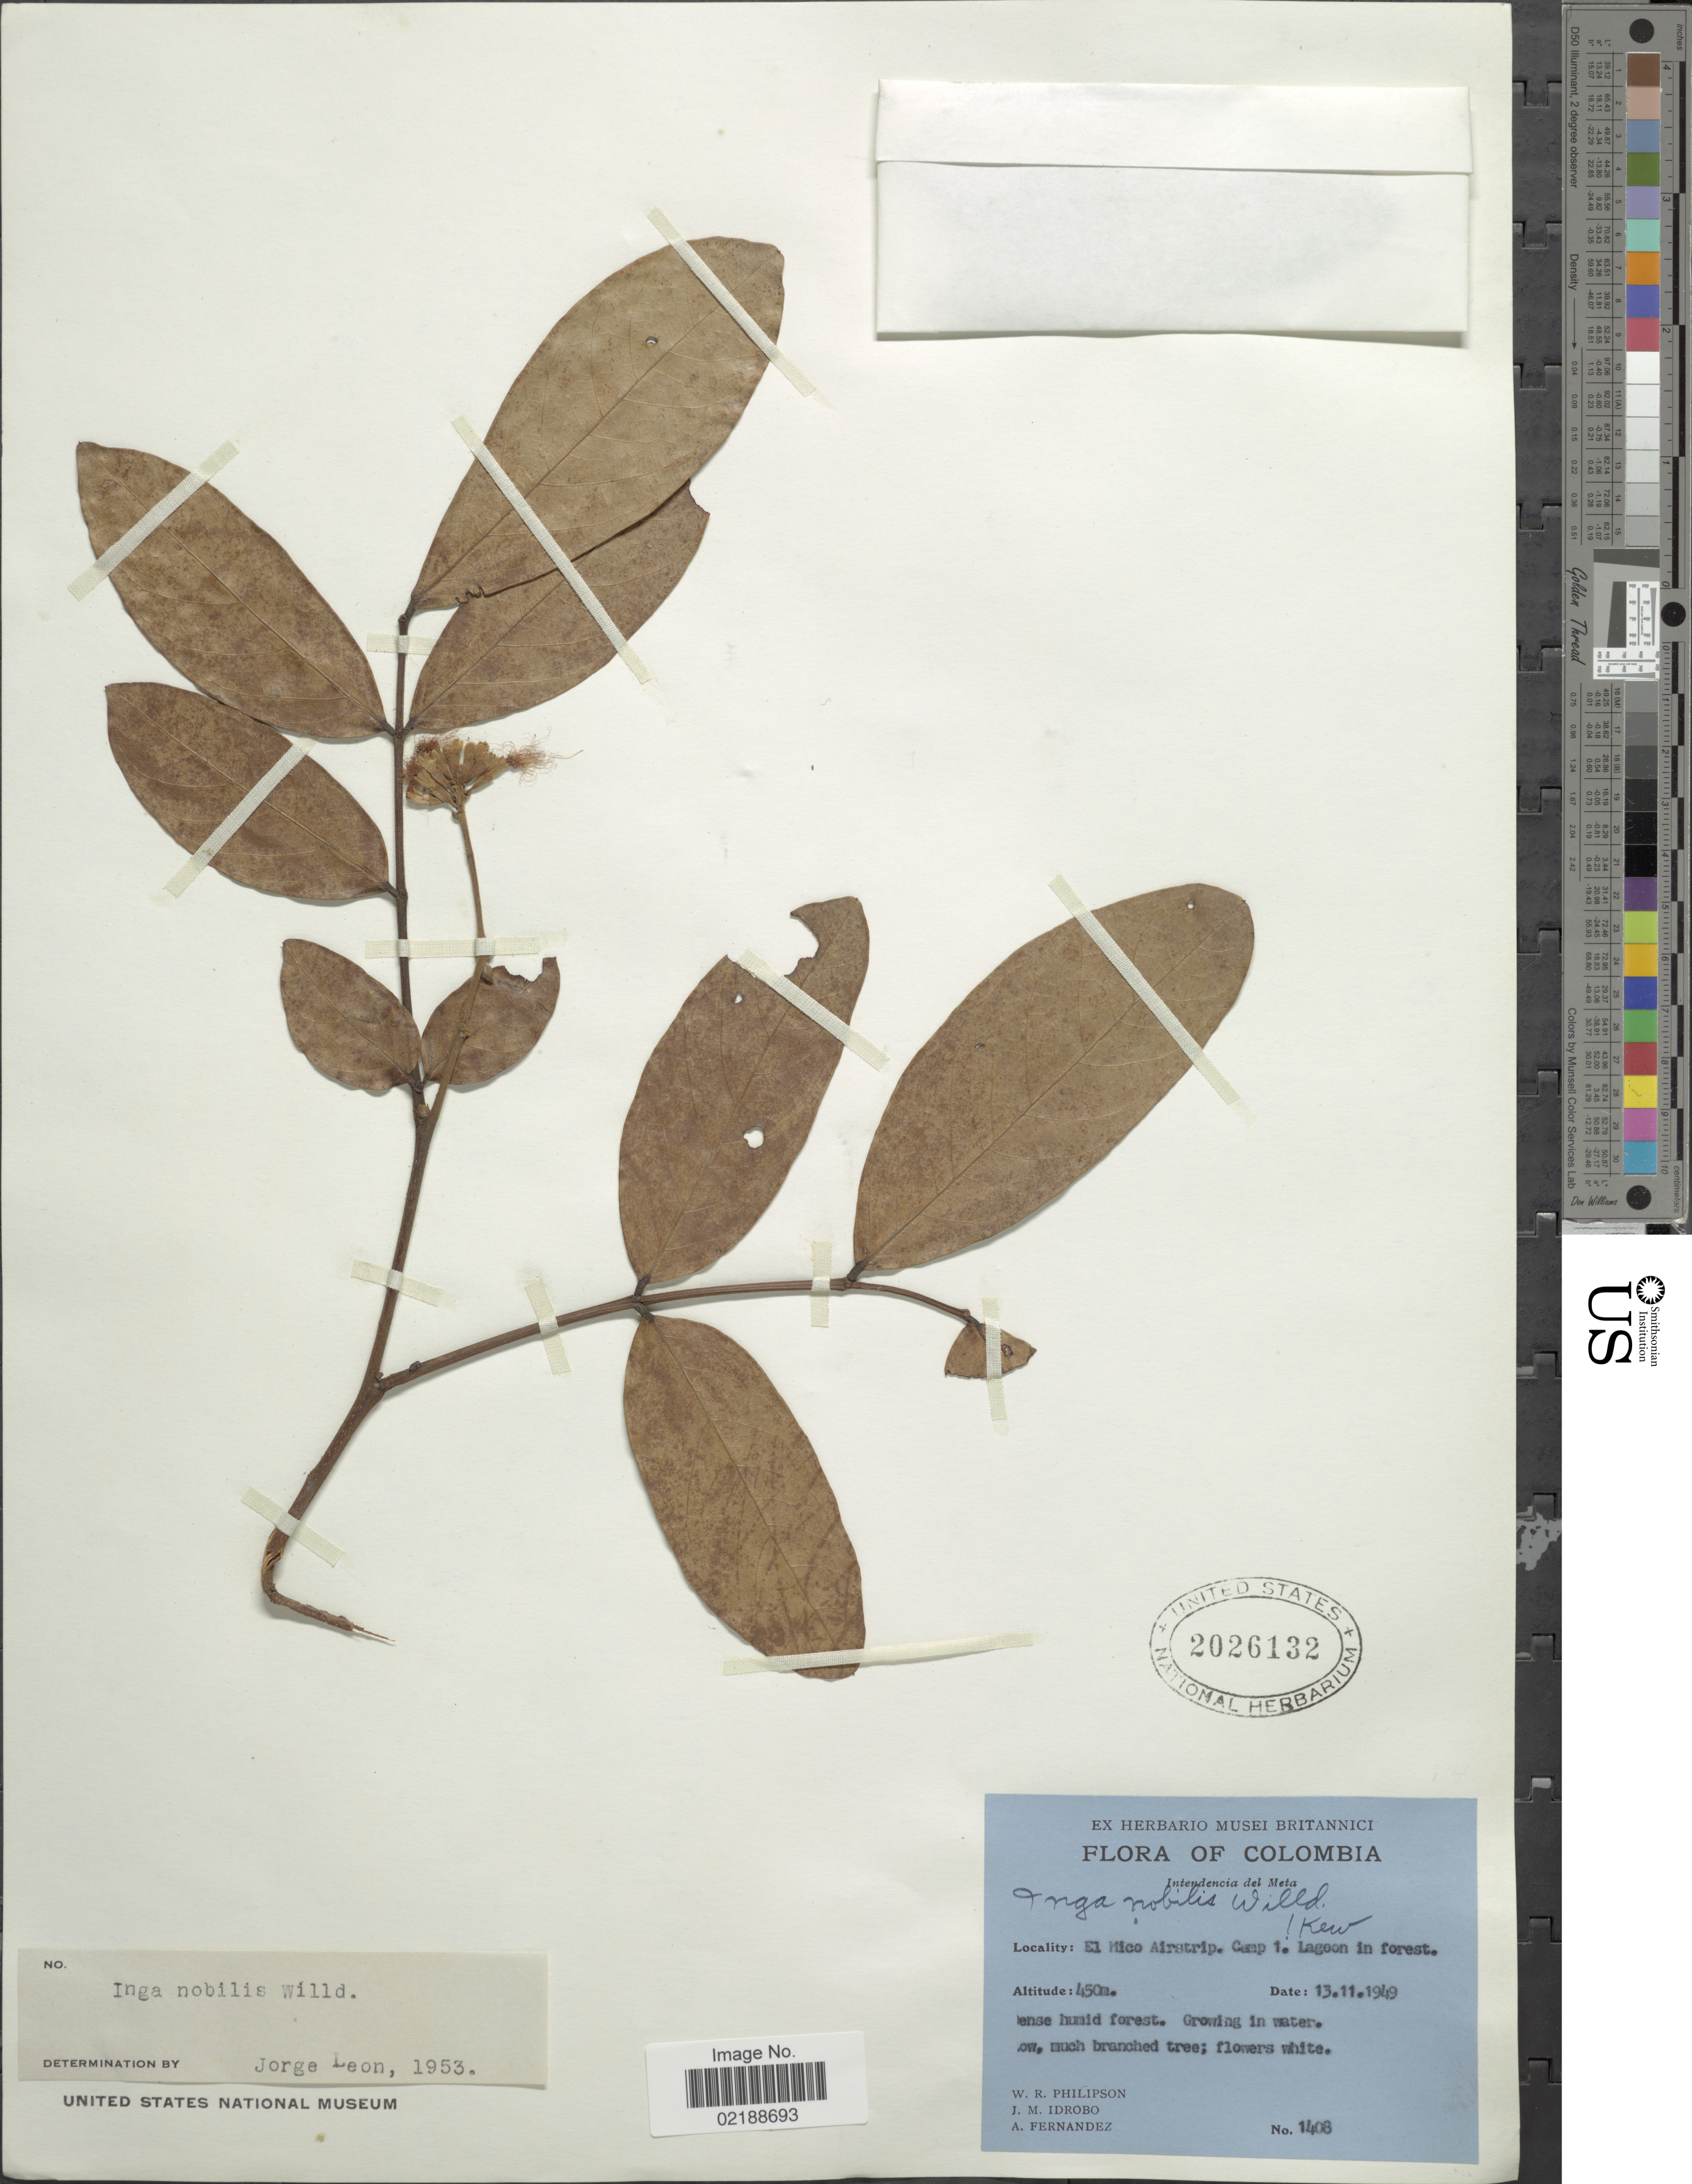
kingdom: Plantae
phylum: Tracheophyta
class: Magnoliopsida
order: Fabales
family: Fabaceae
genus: Inga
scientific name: Inga nobilis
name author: Willd.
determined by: León, J.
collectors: W. R. Philipson, J. M. Idrobo & A. Fernandez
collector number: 1408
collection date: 1949-11-13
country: Colombia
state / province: Meta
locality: Intendencia del Meta, El Mico Airstrip. camp 1. Lagoon in forest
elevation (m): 450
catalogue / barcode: US 2026132